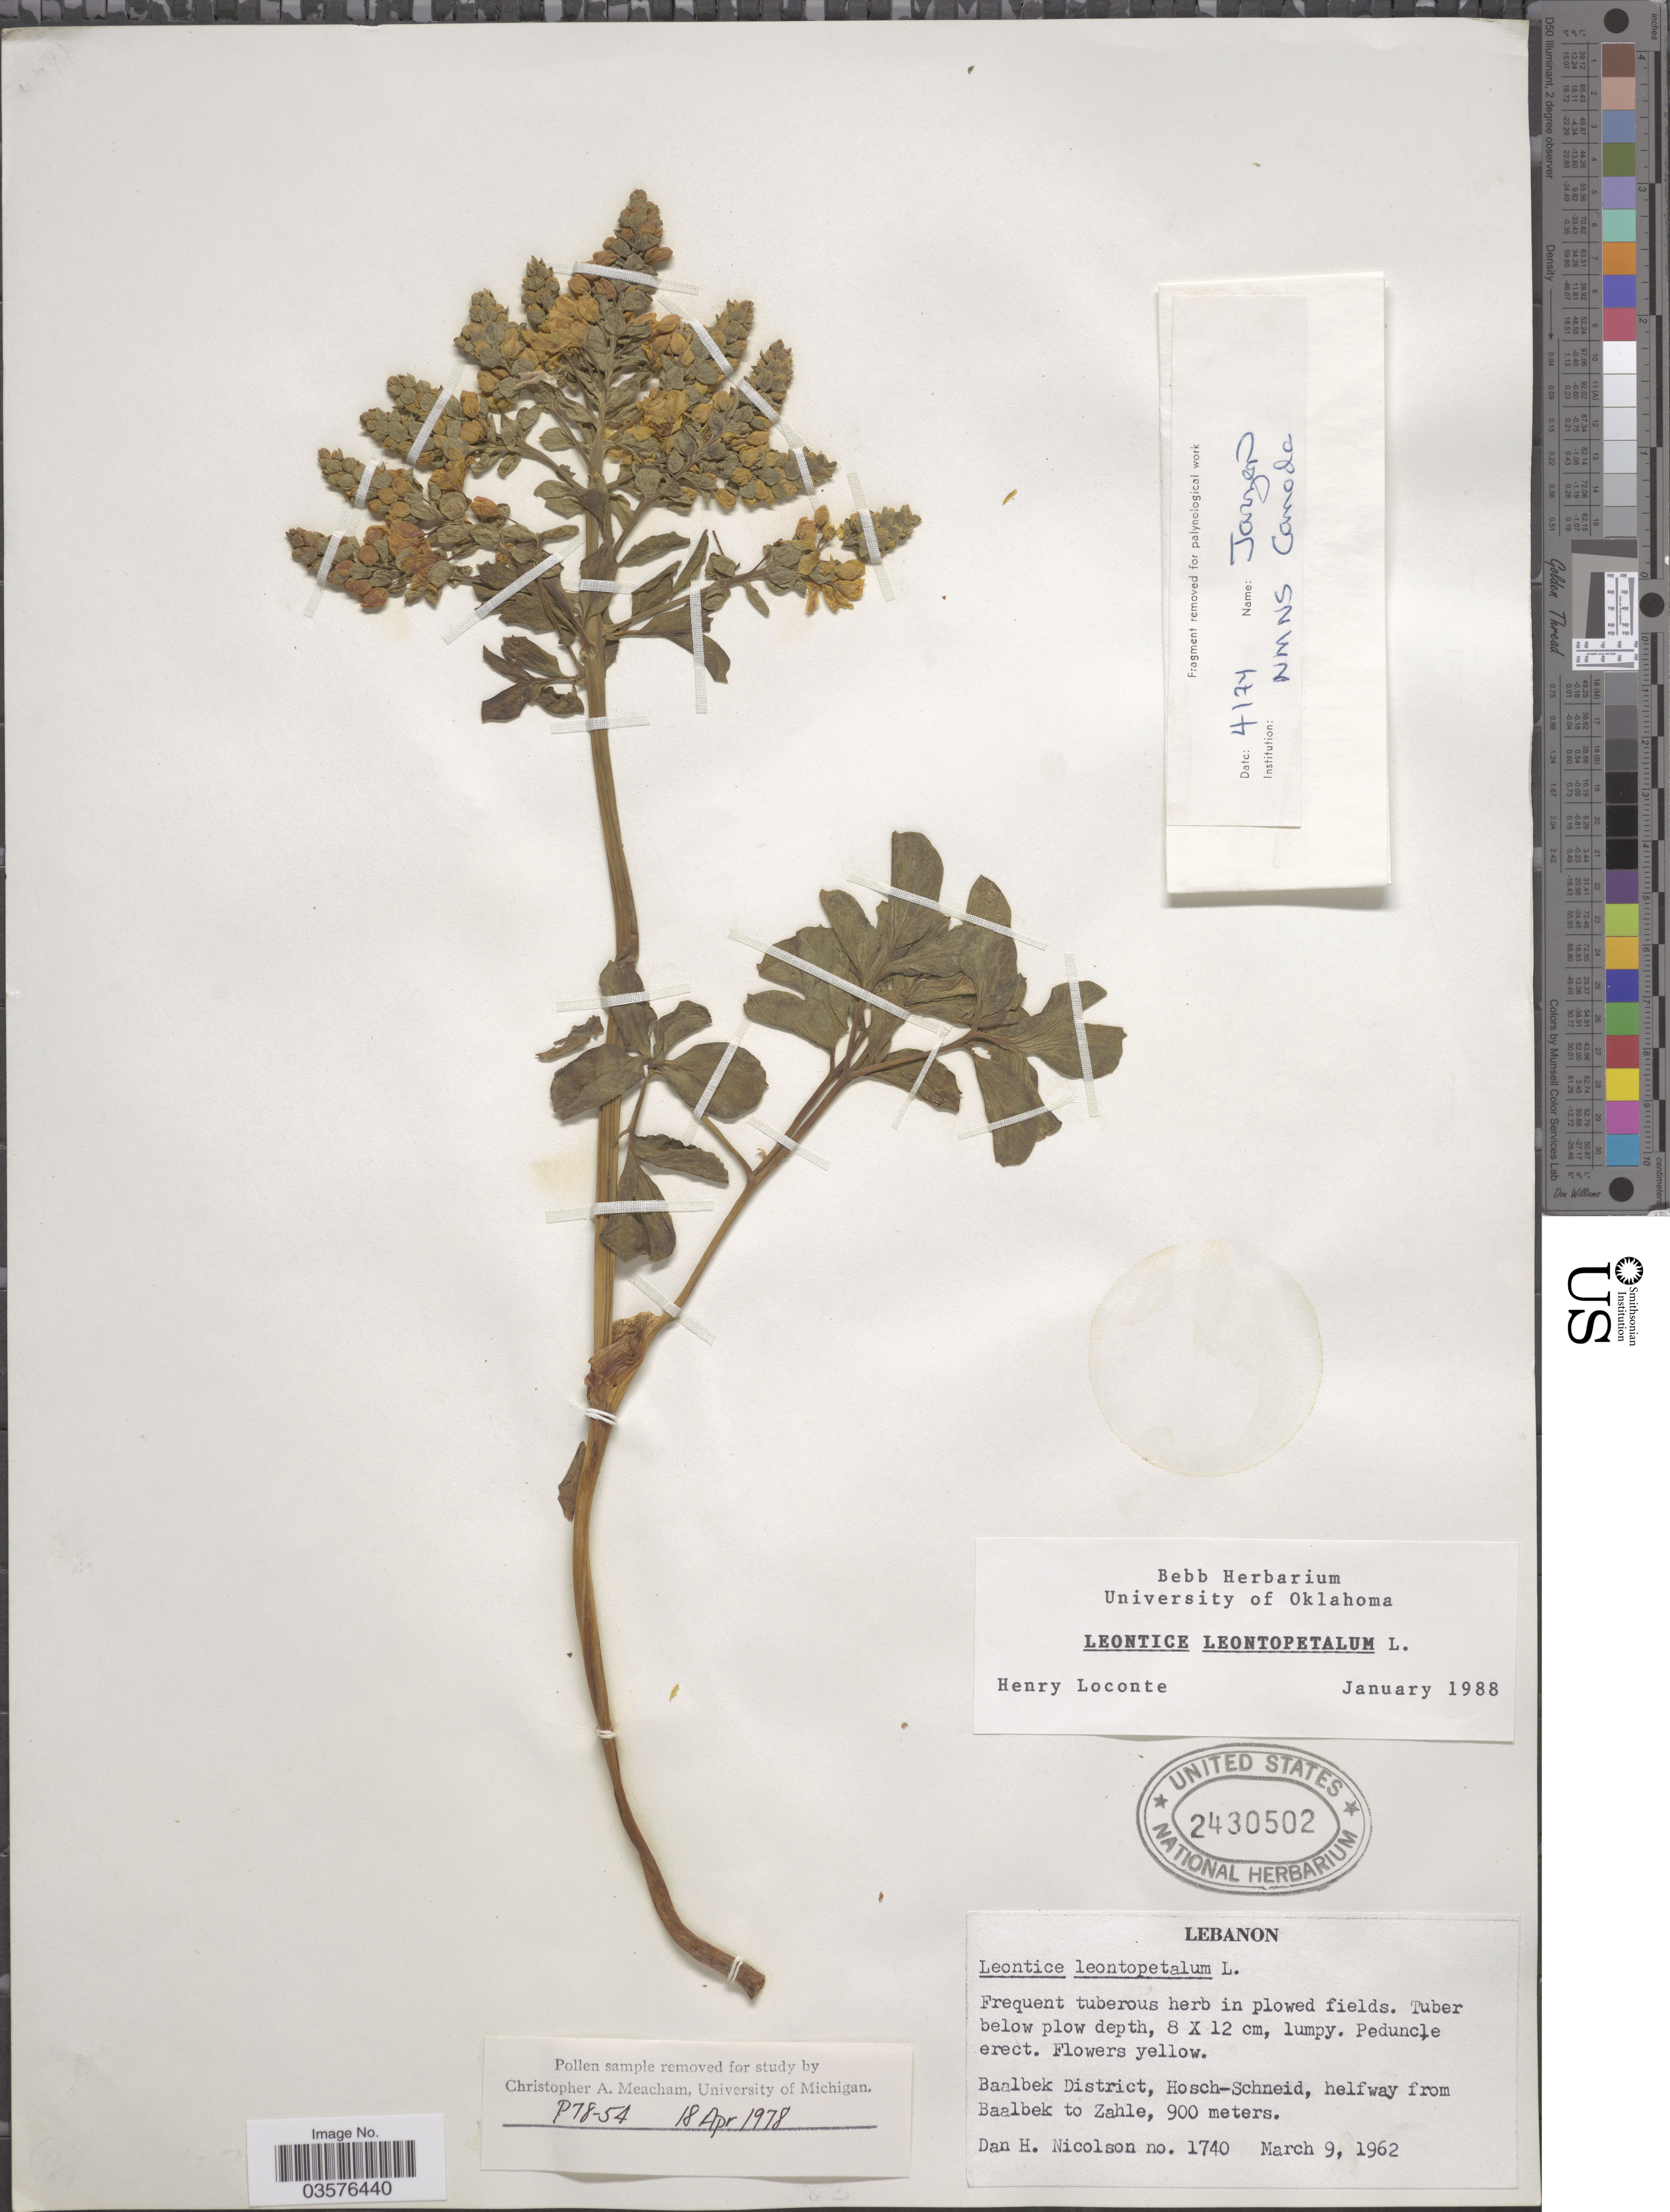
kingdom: Plantae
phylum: Tracheophyta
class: Magnoliopsida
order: Ranunculales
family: Berberidaceae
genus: Leontice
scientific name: Leontice leontopetalum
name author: L.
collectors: D. H. Nicolson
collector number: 1740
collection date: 1962-03-09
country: Lebanon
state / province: Baalbek-Hermel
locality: Baalbek District, Hosch-Schneid, helfway from Baalbek to Zahle.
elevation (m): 900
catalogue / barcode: US 2430502